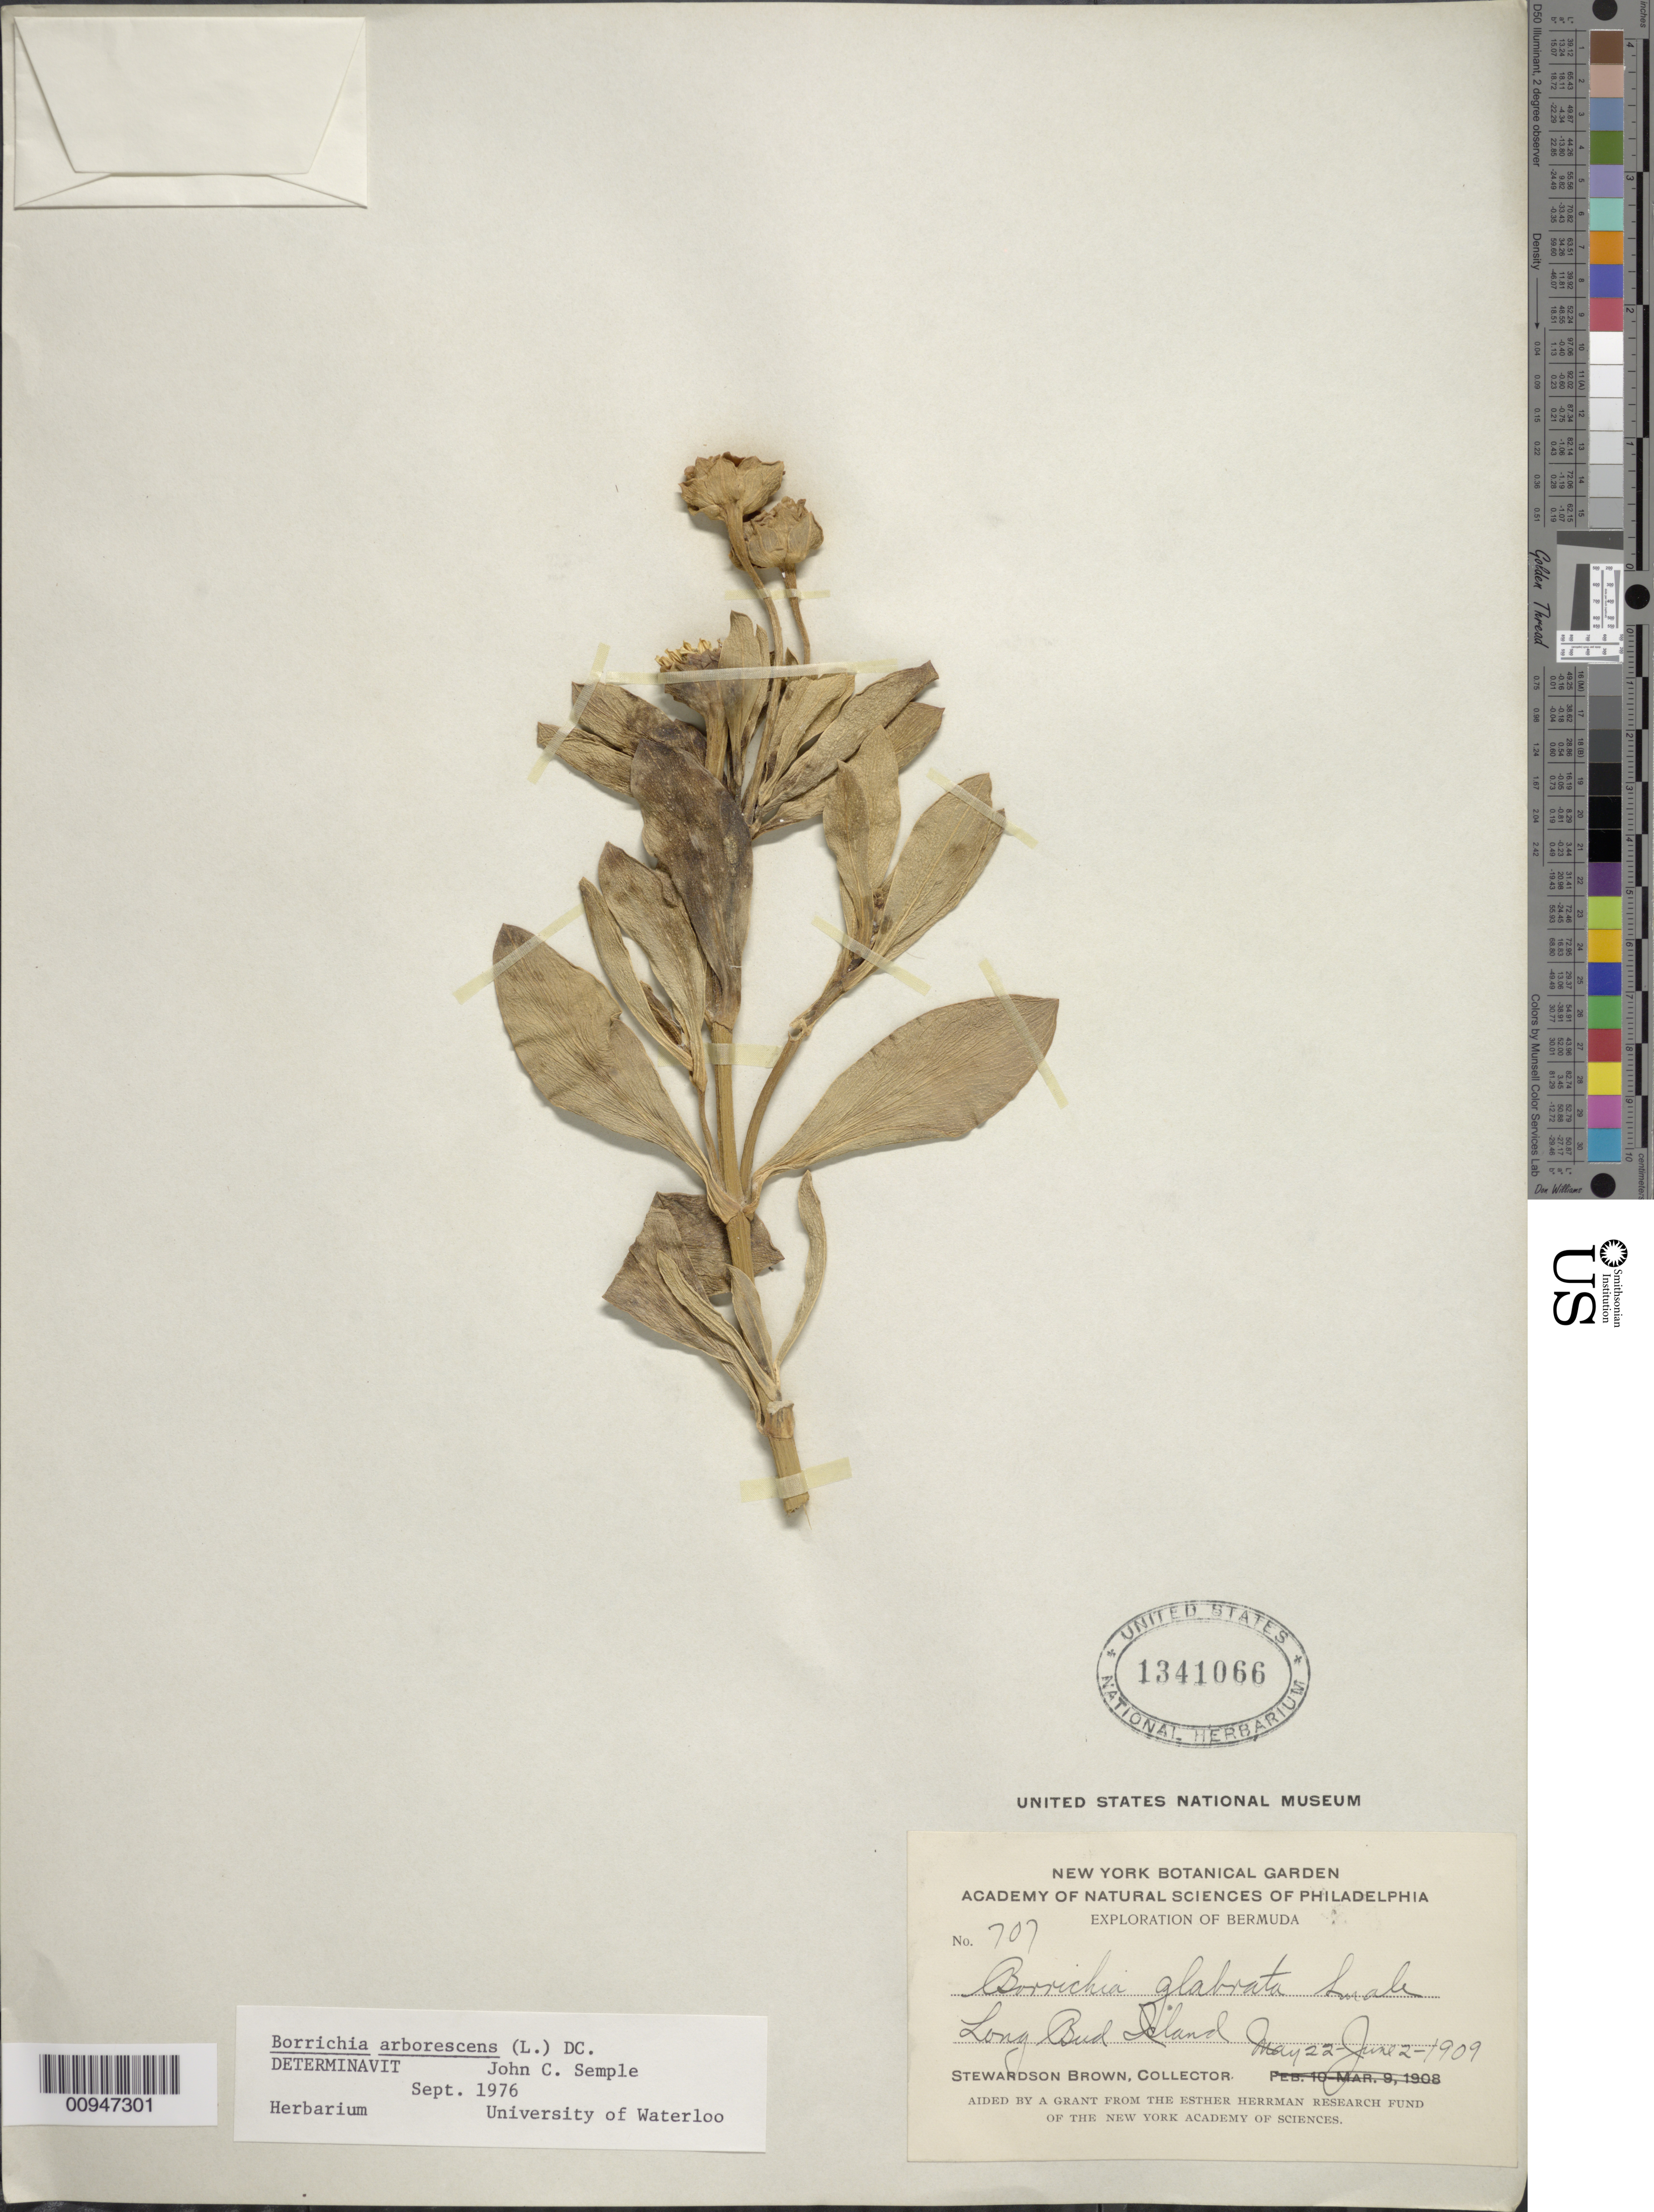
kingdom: Plantae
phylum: Tracheophyta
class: Magnoliopsida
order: Asterales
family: Asteraceae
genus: Borrichia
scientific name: Borrichia arborescens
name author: (L.) DC.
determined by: Semple, J. C.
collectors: S. Brown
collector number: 707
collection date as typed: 22 May 1909 to 02 Jun 1909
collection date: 1909-05-22/1909-06-02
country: Bermuda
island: Long Bud Island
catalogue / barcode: US 1341066